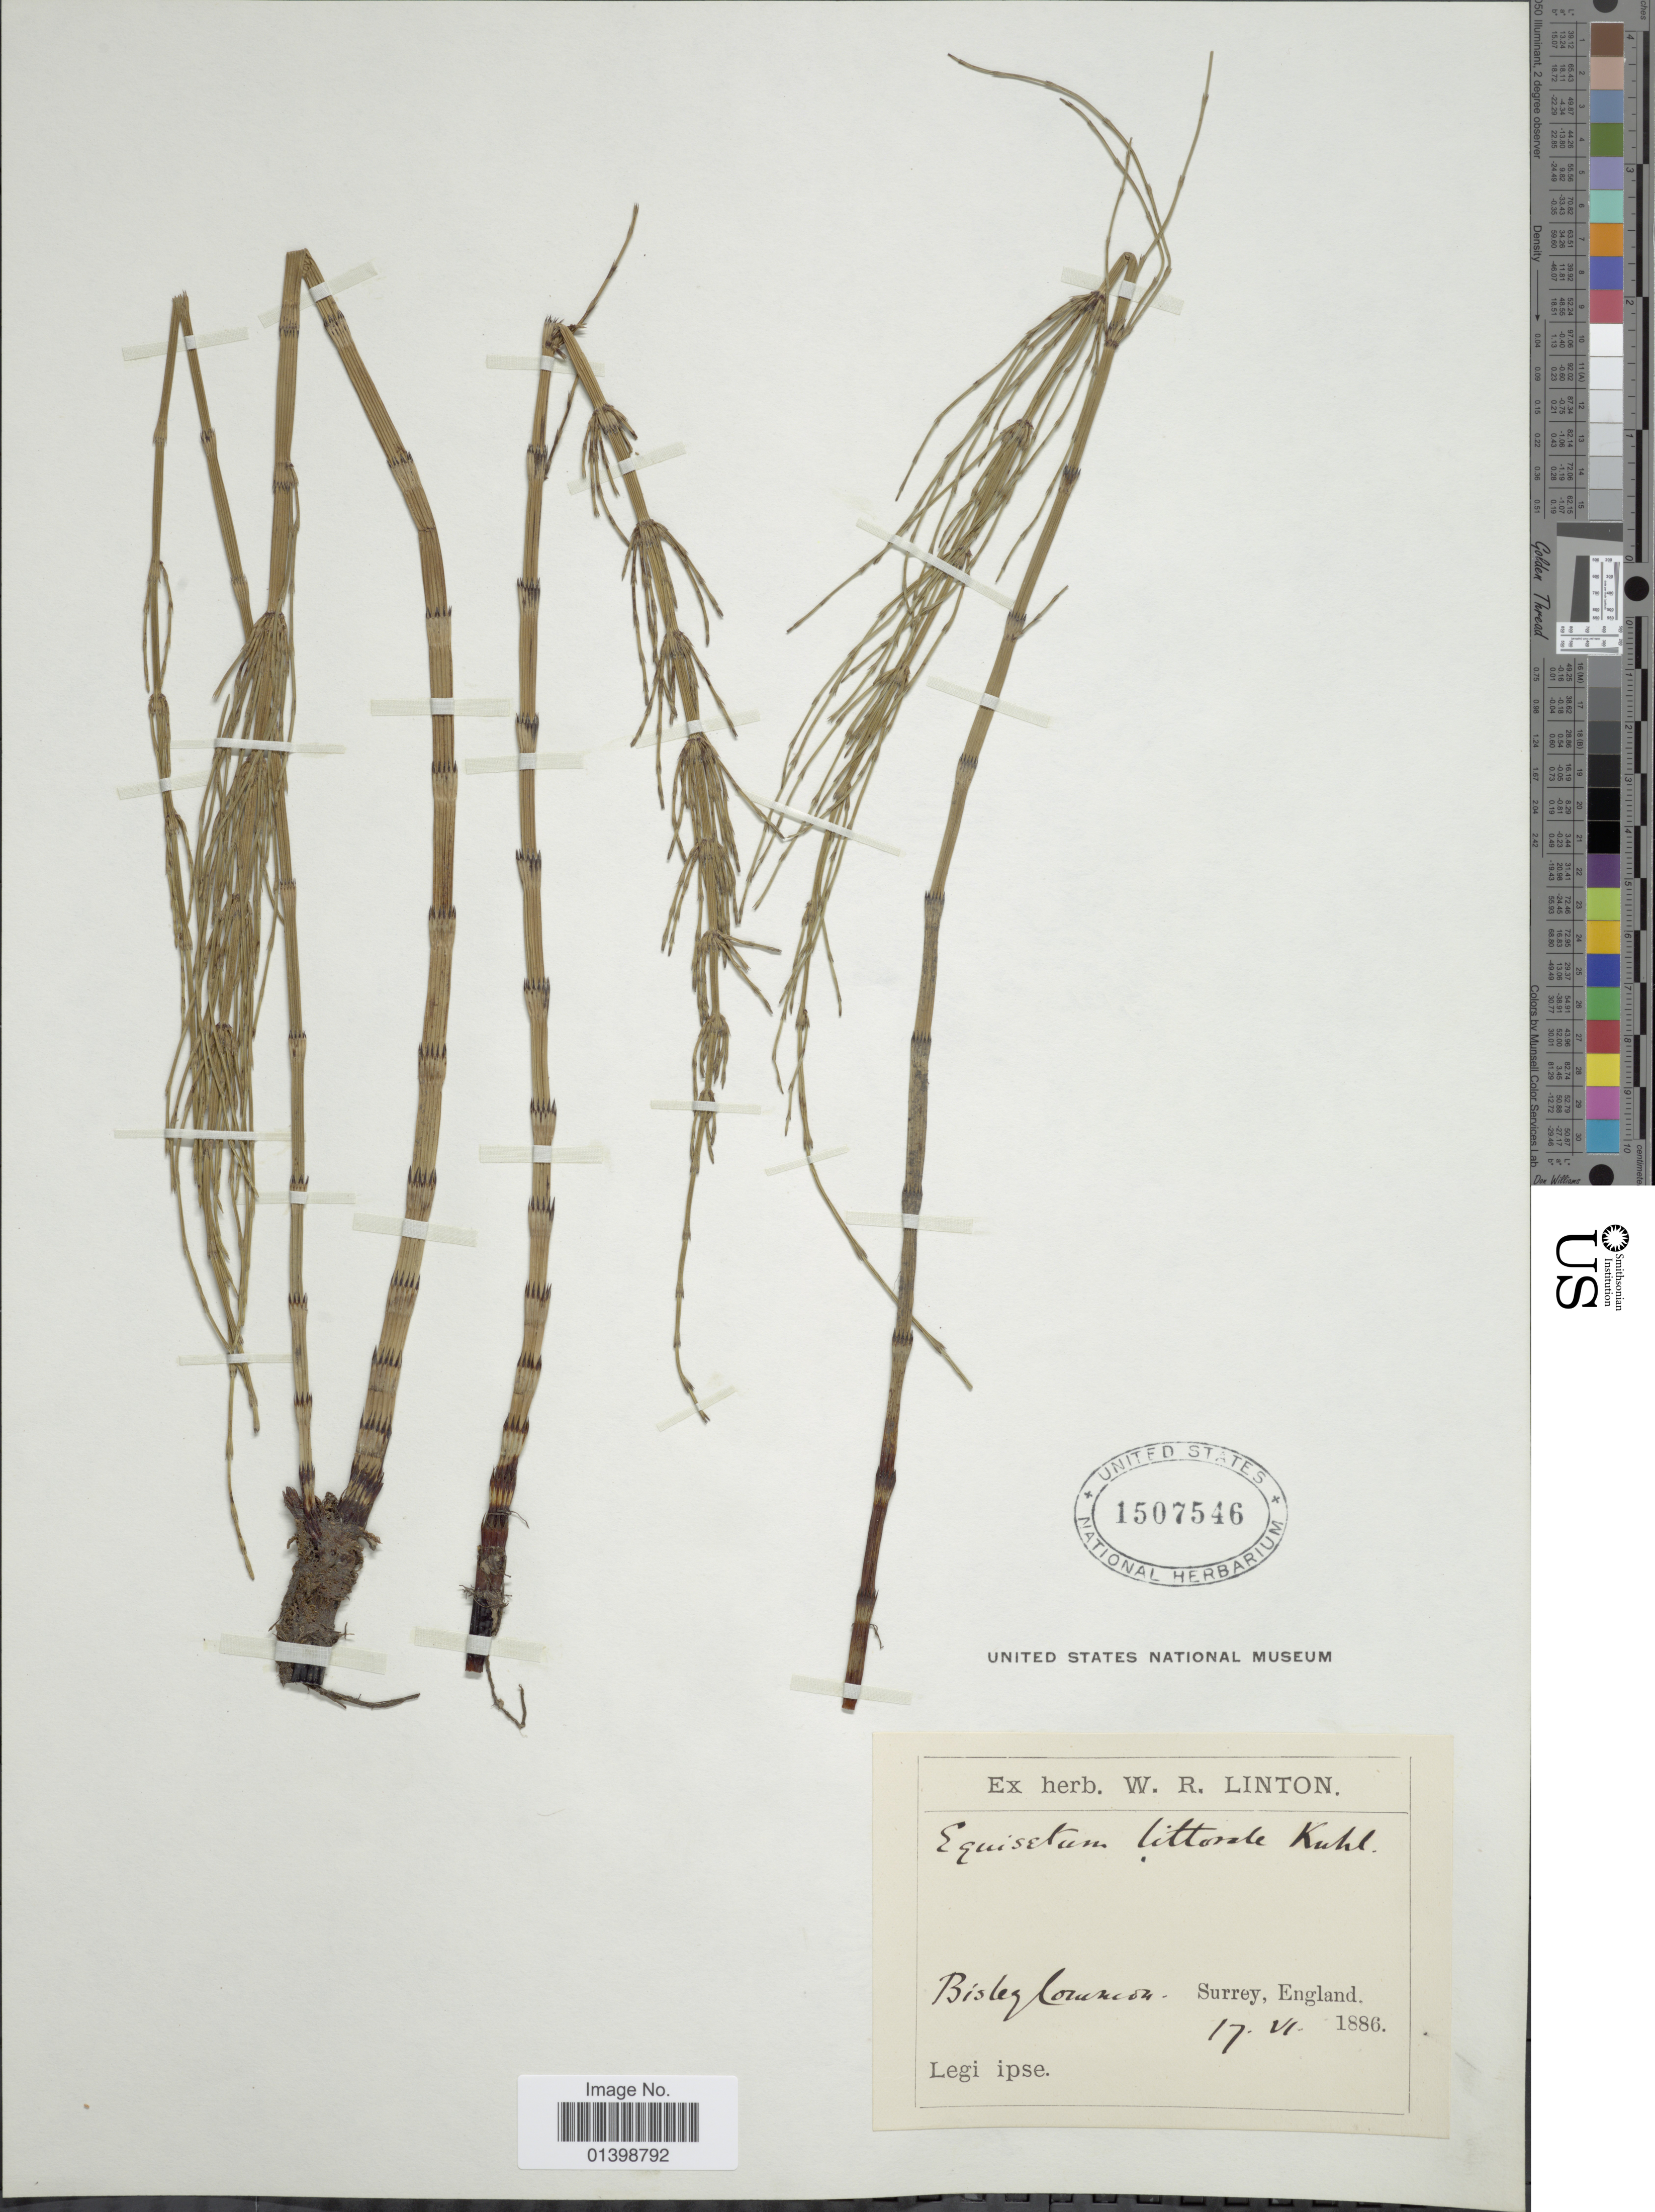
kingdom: Plantae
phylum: Tracheophyta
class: Polypodiopsida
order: Equisetales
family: Equisetaceae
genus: Equisetum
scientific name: Equisetum x litorale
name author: Kuhlw.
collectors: W. Linton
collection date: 1886-06-17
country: United Kingdom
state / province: England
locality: Bisley lowmm [illegible text], Surrey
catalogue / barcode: US 1507546